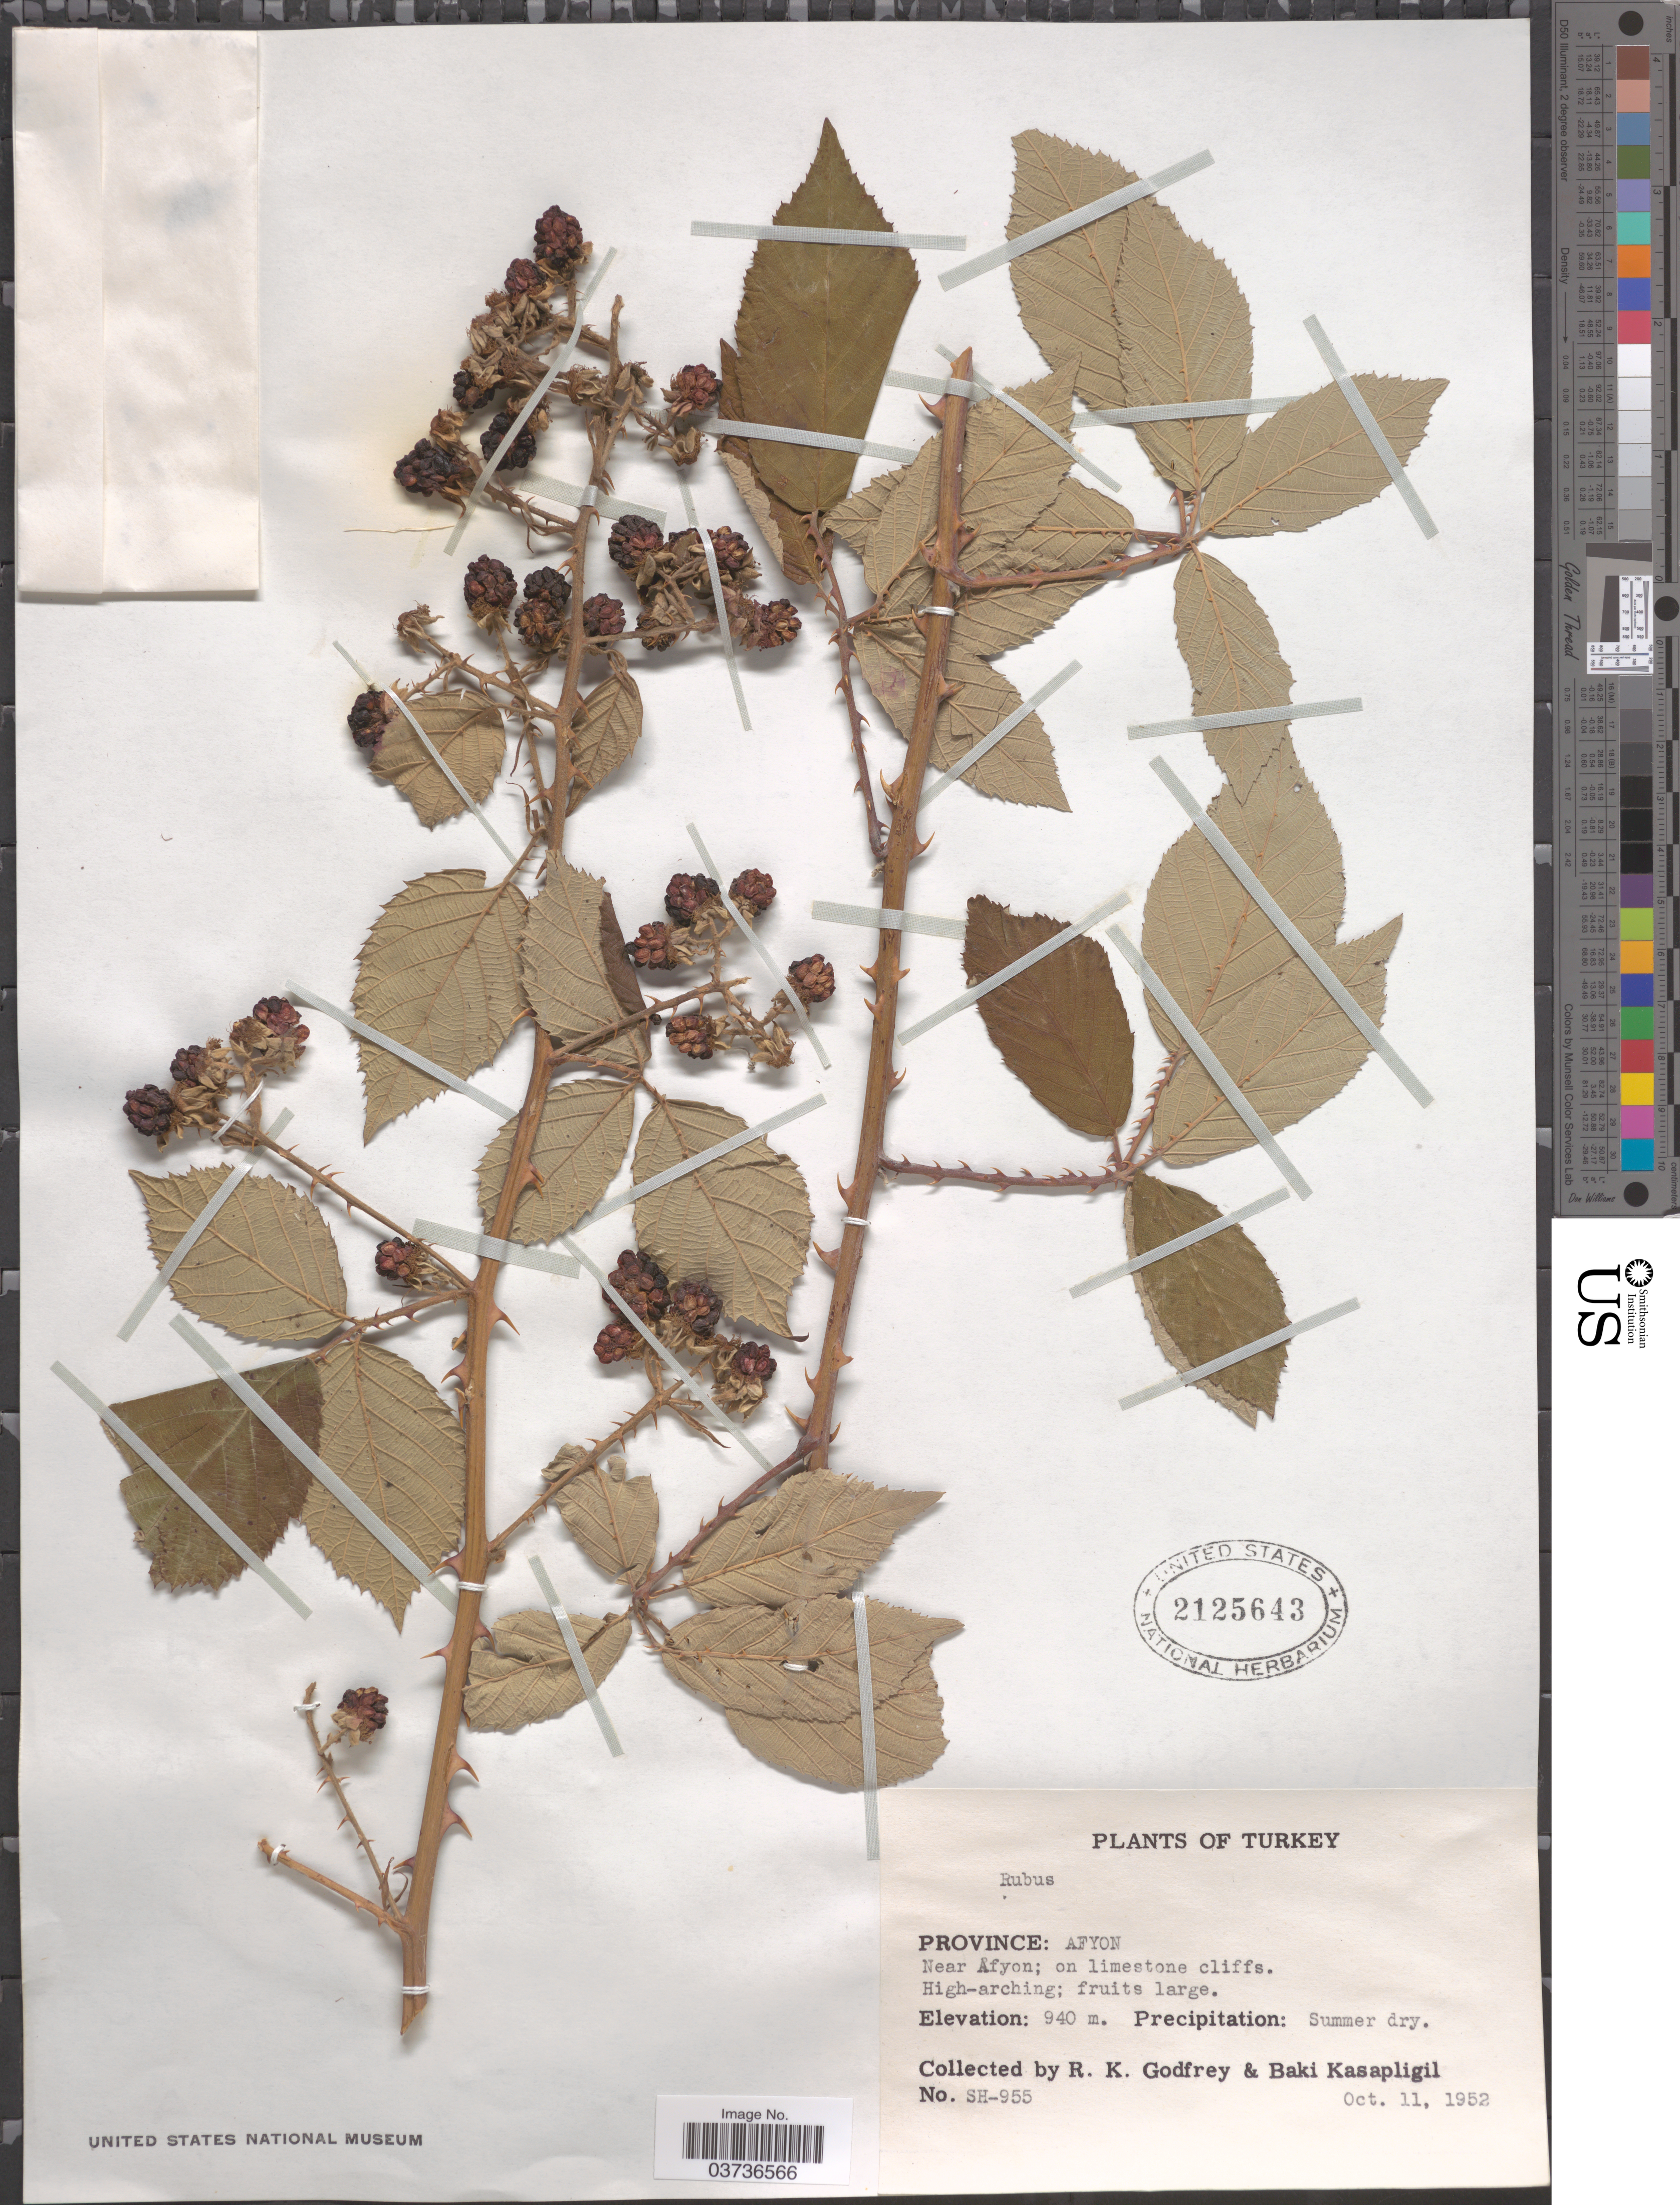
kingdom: Plantae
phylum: Tracheophyta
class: Magnoliopsida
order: Rosales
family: Rosaceae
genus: Rubus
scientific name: Rubus sp.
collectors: R. K. Godfrey & B. Kasapligil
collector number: SH-955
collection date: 1952-10-11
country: Turkey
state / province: Afyonkarahisar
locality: Province: Afyon. Near Afyon.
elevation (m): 940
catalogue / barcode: US 2125643